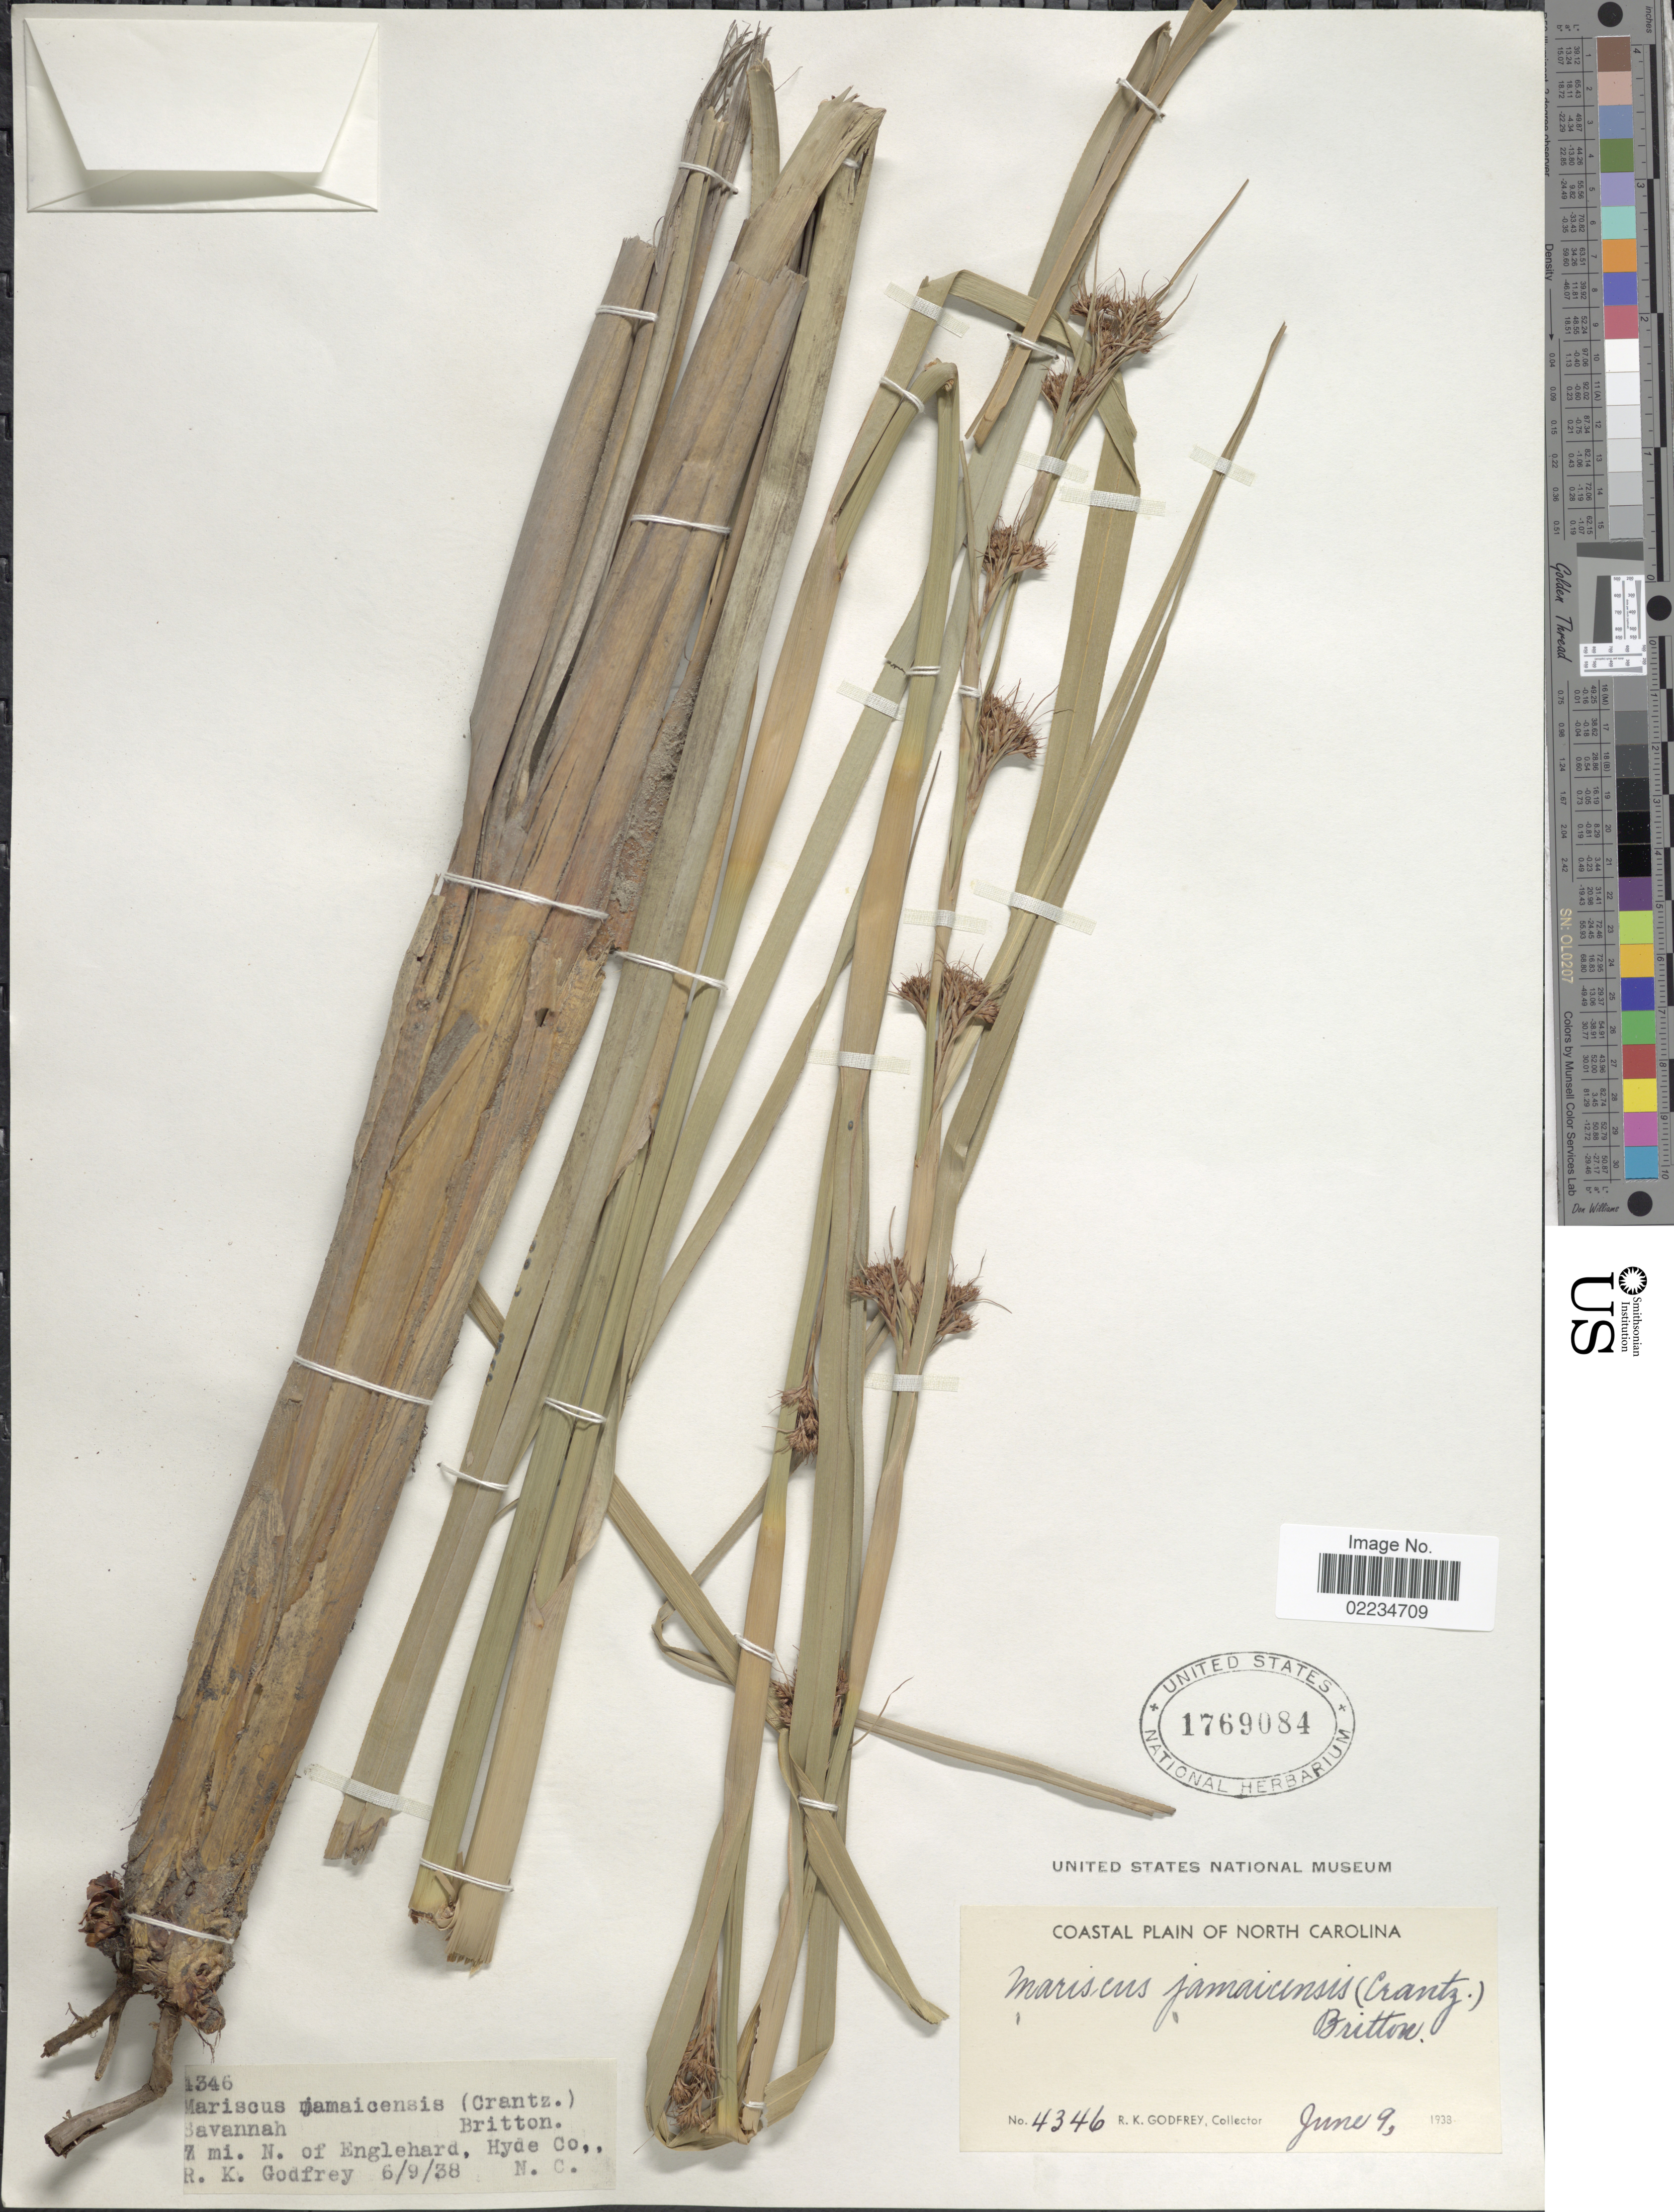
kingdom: Plantae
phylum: Tracheophyta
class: Liliopsida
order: Poales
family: Cyperaceae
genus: Cladium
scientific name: Cladium jamaicense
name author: Crantz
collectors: R. K. Godfrey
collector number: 4346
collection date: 1938-06-09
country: United States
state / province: North Carolina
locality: Coastal Plain of North Carolina, Savannah, 7 mi N of Englehard, Hyde Co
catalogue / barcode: US 1769084